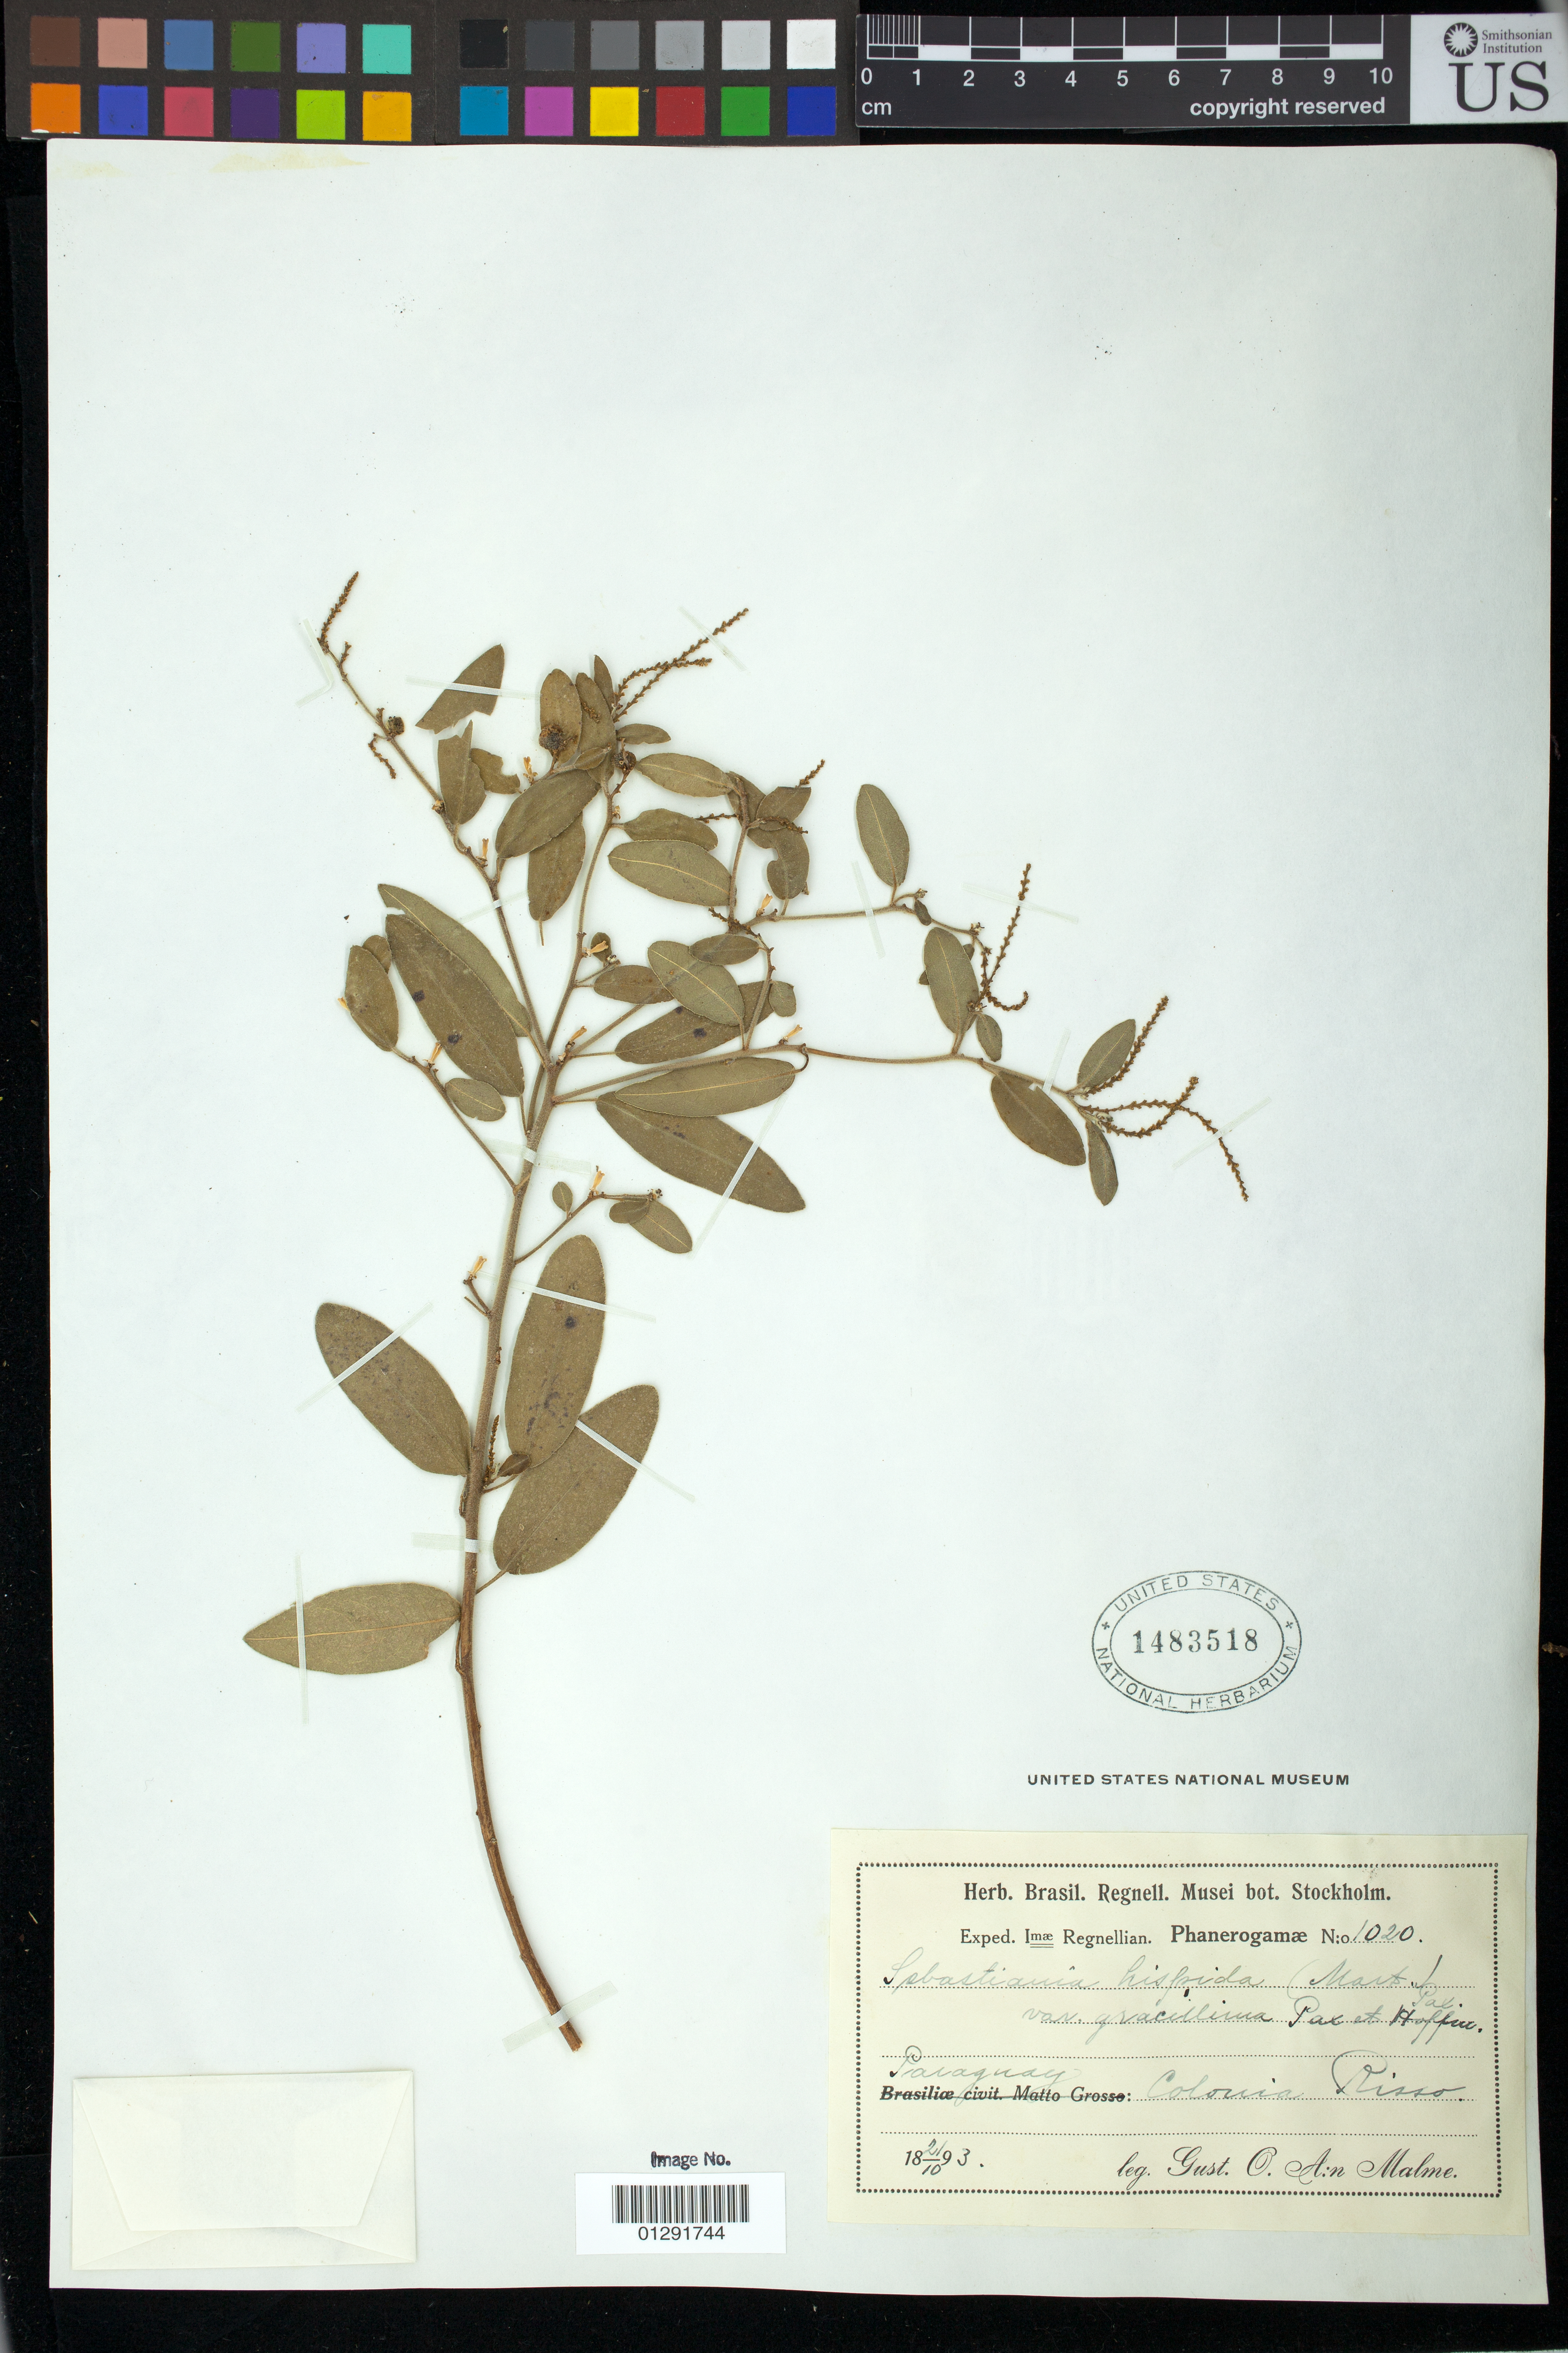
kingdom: Plantae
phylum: Tracheophyta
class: Magnoliopsida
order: Malpighiales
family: Euphorbiaceae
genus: Sebastiania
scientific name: Sebastiania hispida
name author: (Mart.) Pax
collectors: G. O. A. Malme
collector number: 1020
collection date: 1893-10-21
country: Paraguay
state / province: Concepcion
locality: Colonia Risso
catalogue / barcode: US 1483518